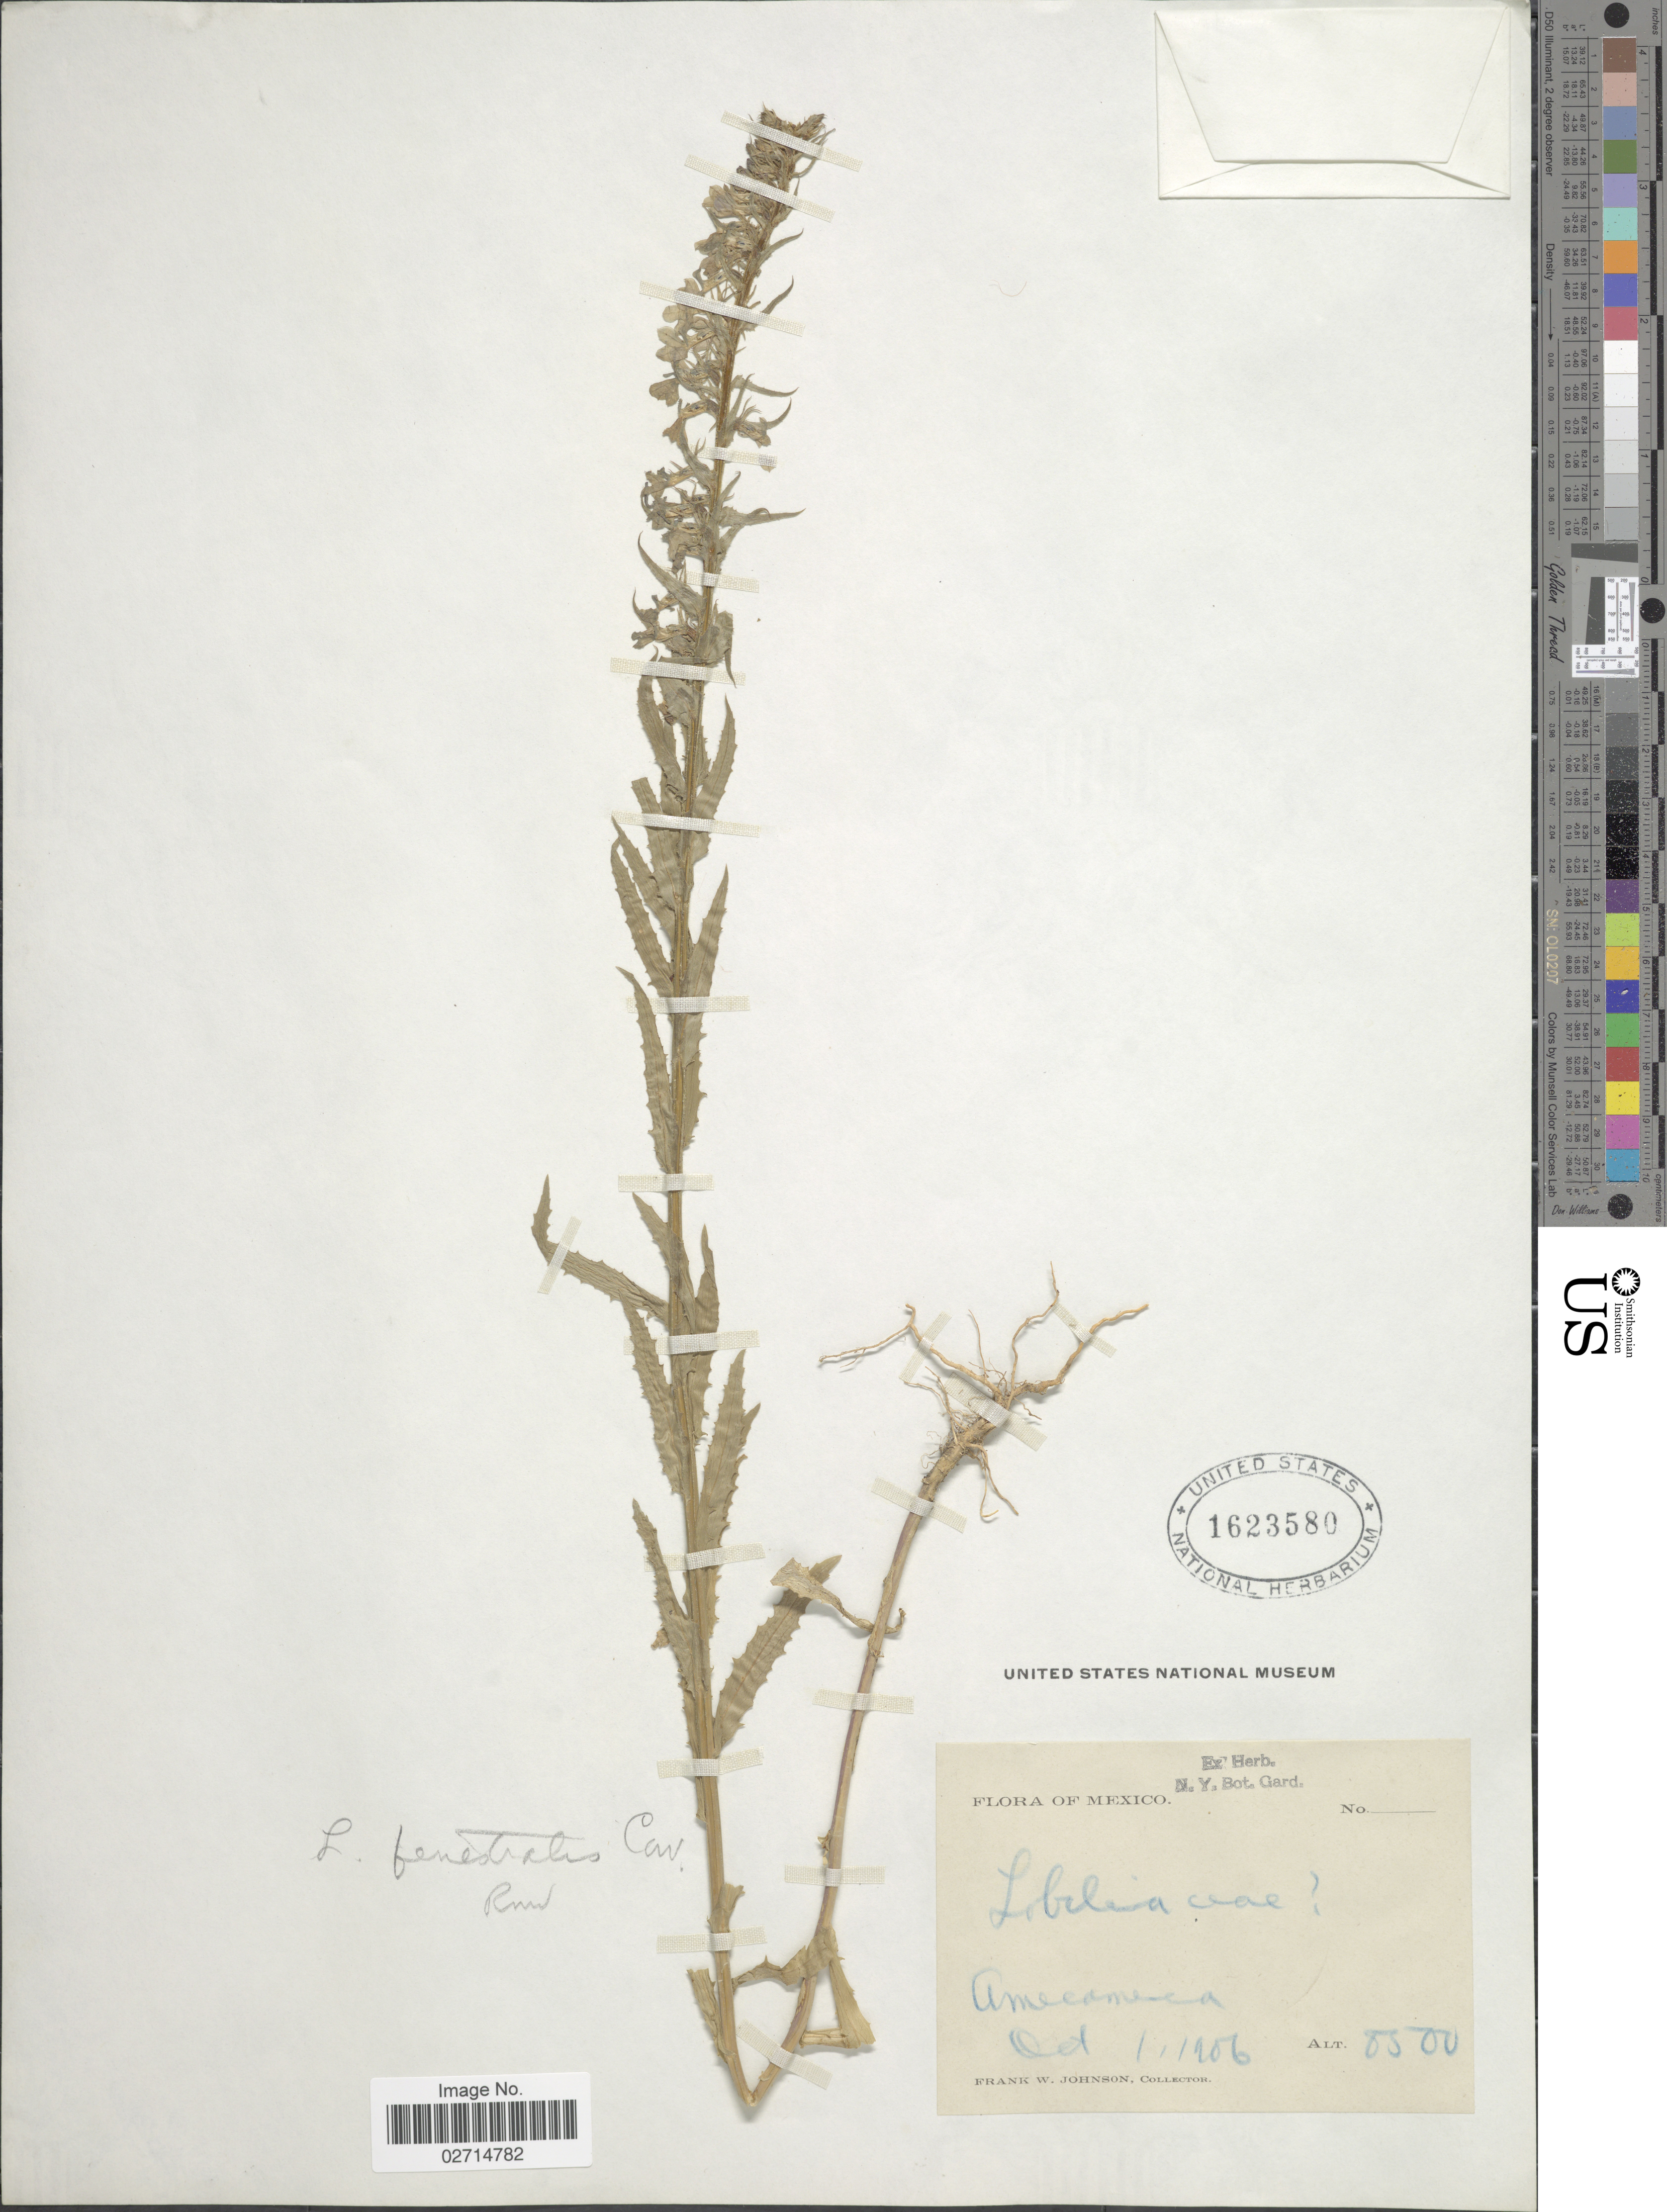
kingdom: Plantae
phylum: Tracheophyta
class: Magnoliopsida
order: Asterales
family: Campanulaceae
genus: Lobelia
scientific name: Lobelia fenestralis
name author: Cav.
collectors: F. W. Johnson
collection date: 1906-10-01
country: Mexico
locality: Amecameca.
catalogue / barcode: US 1623580